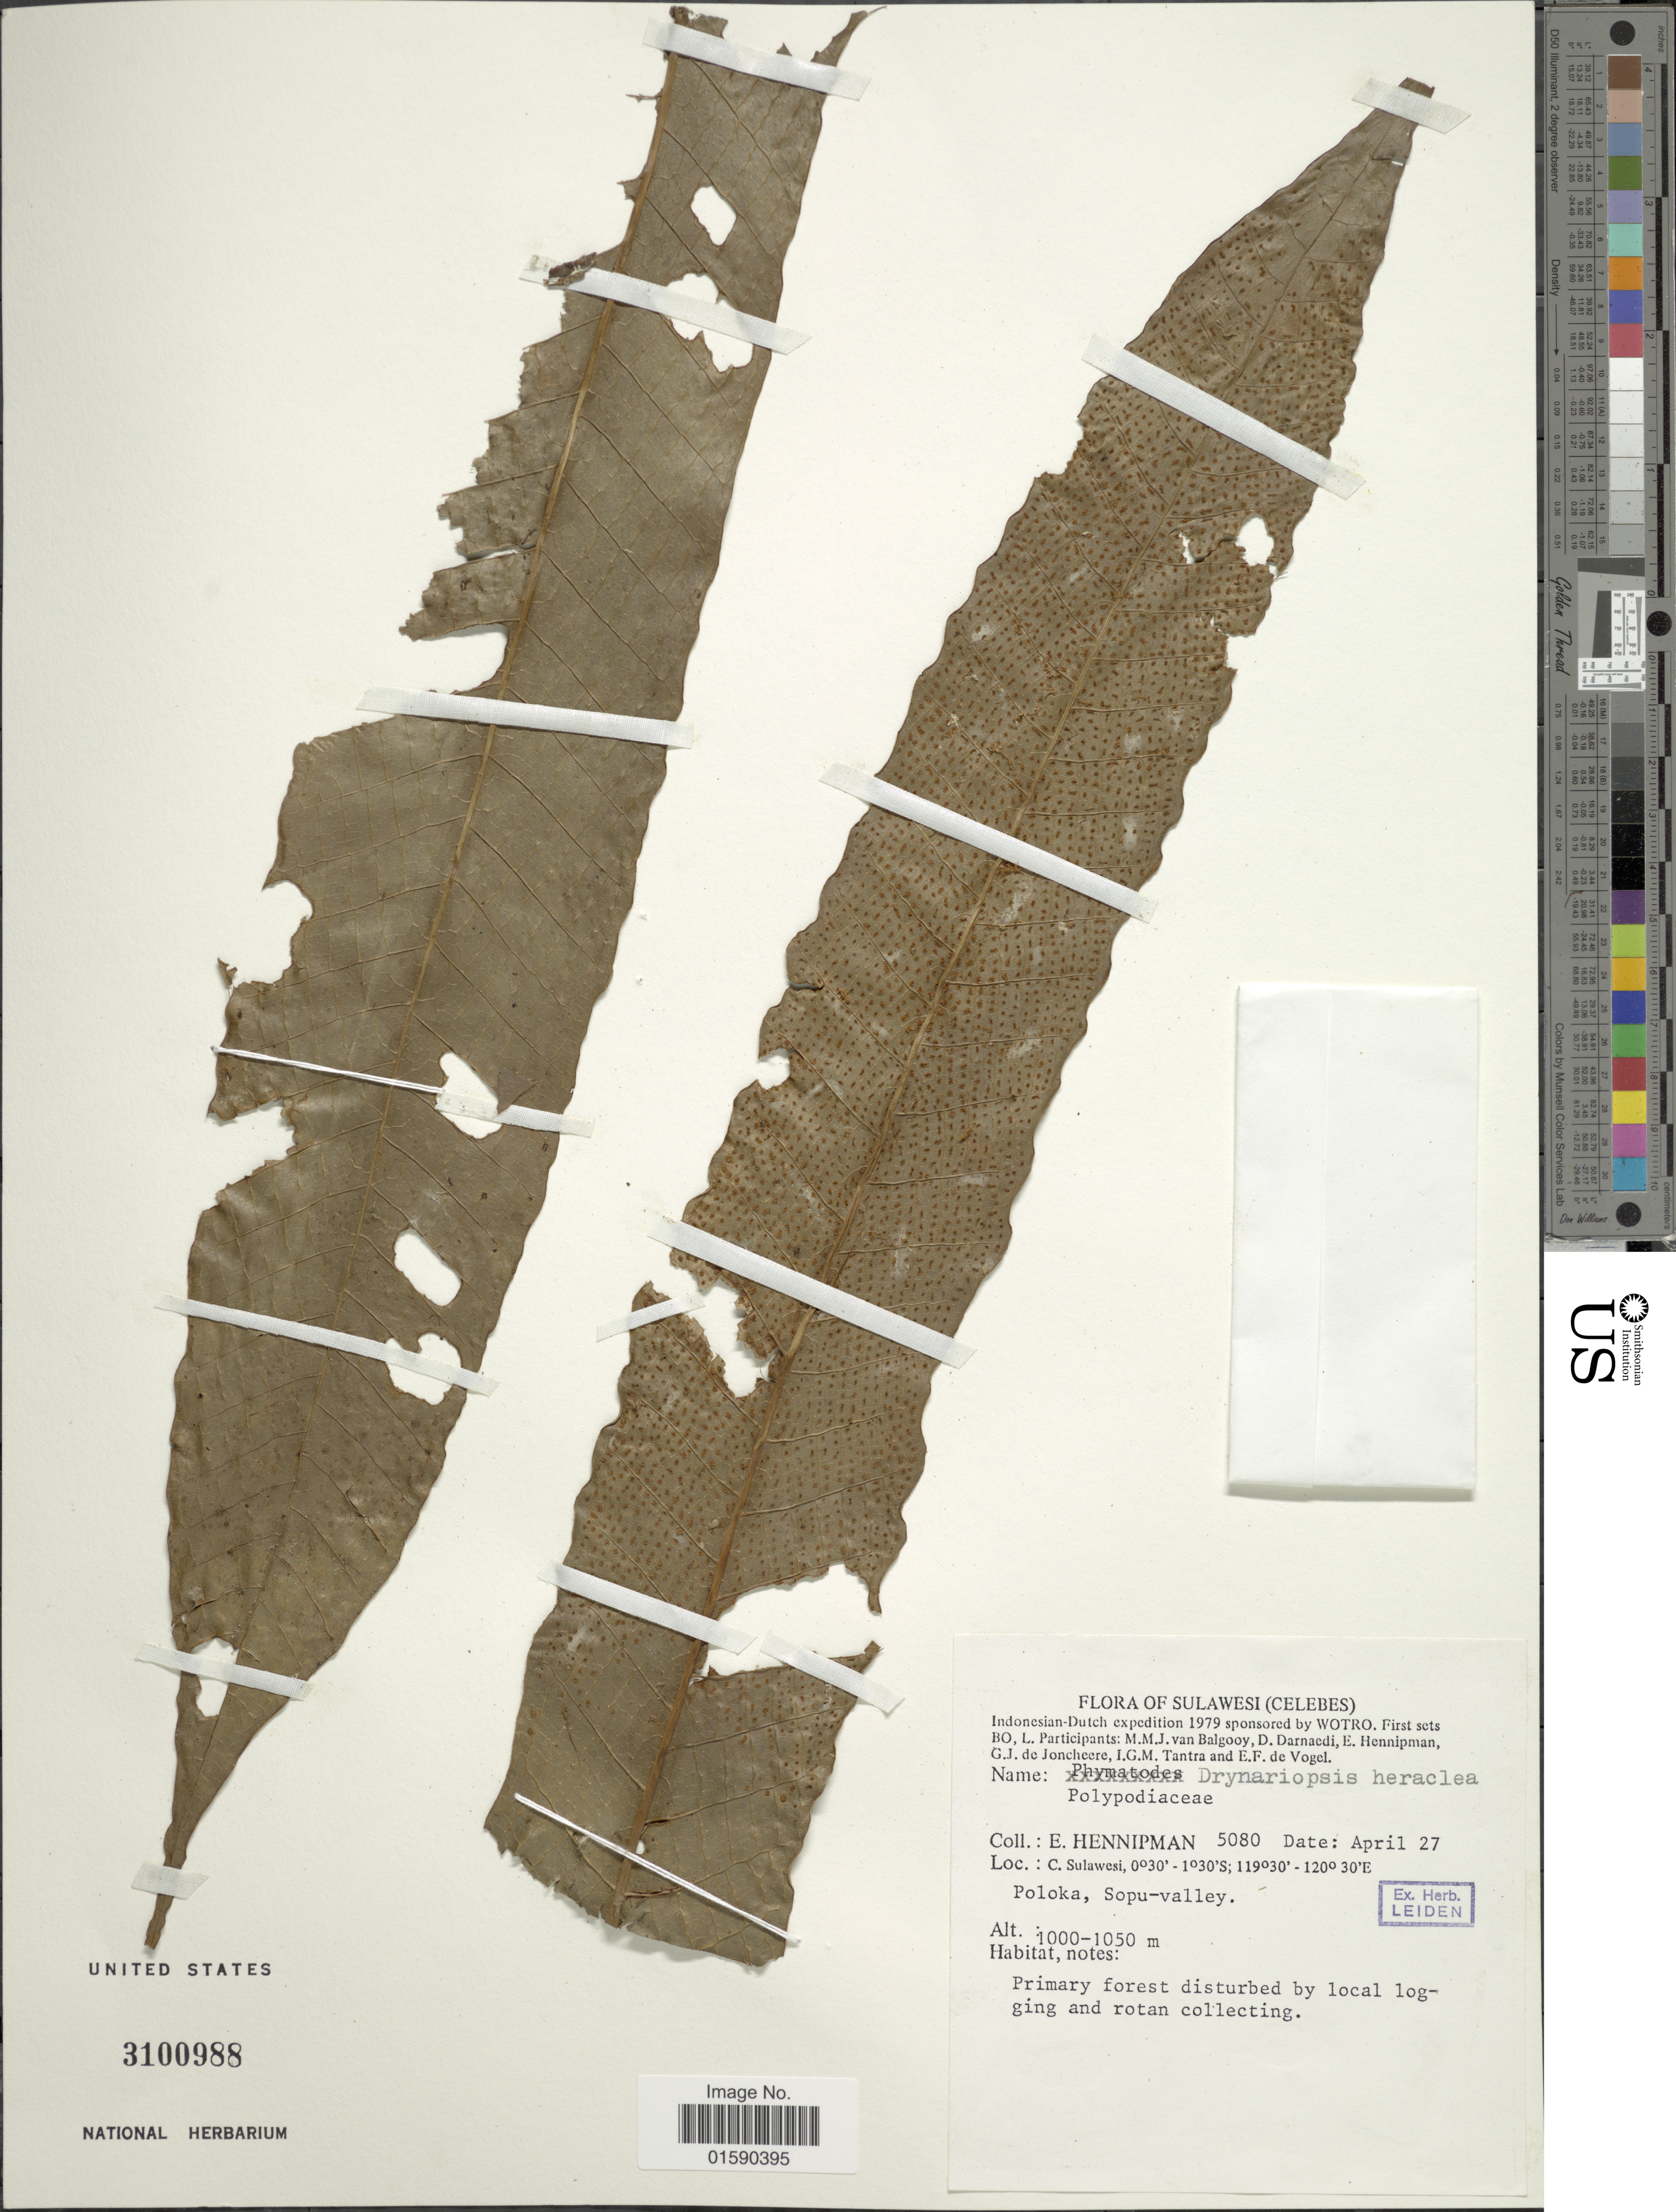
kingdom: Plantae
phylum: Tracheophyta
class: Polypodiopsida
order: Polypodiales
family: Polypodiaceae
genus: Aglaomorpha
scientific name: Aglaomorpha heraclea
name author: (Kunze) Copel.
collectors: E. Hennipman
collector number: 5080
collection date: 1979-04-27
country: Indonesia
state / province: Sulawesi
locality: Sulawesi (Celebes), S. Sulawesi, Poloka, Sopu-valley.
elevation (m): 1000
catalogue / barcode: US 3100988